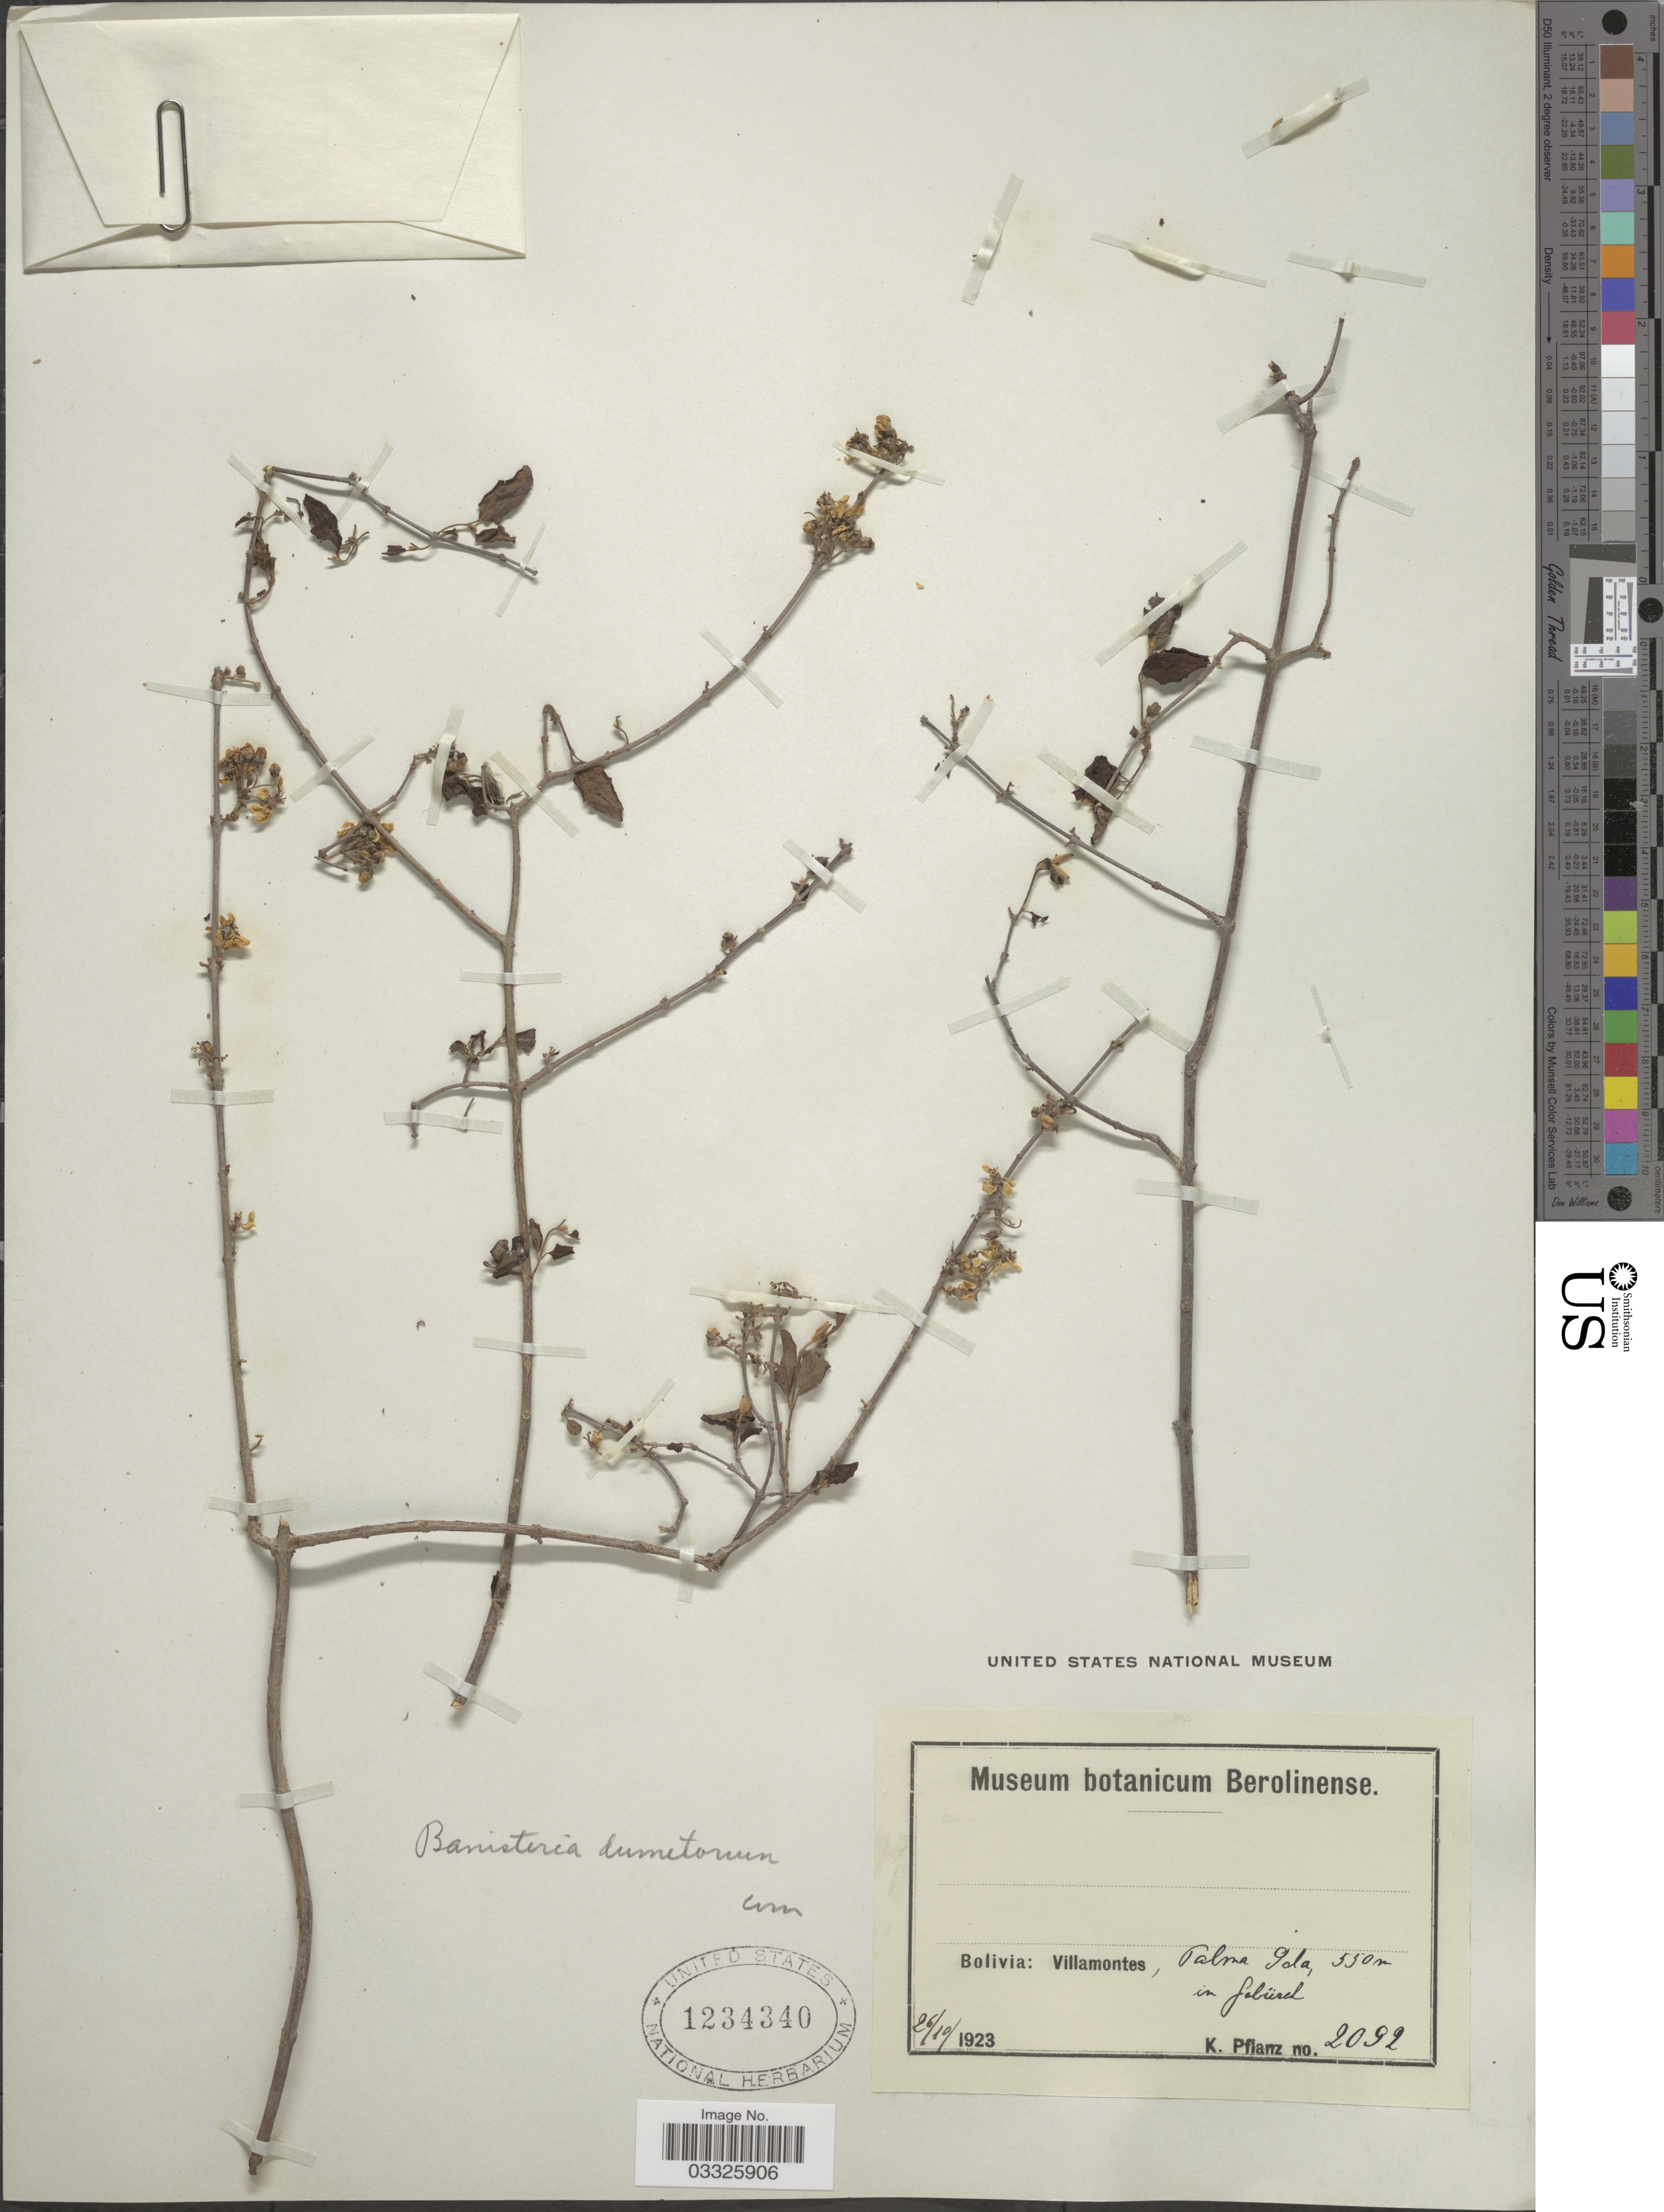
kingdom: Plantae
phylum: Tracheophyta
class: Magnoliopsida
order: Malpighiales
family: Malpighiaceae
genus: Heteropterys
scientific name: Heteropterys dumetorum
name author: (Griseb.) Nied.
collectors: K. Pflanz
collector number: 2092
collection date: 1923-10-26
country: Bolivia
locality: Villamontes; Palma Sola.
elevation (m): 550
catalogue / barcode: US 1234340